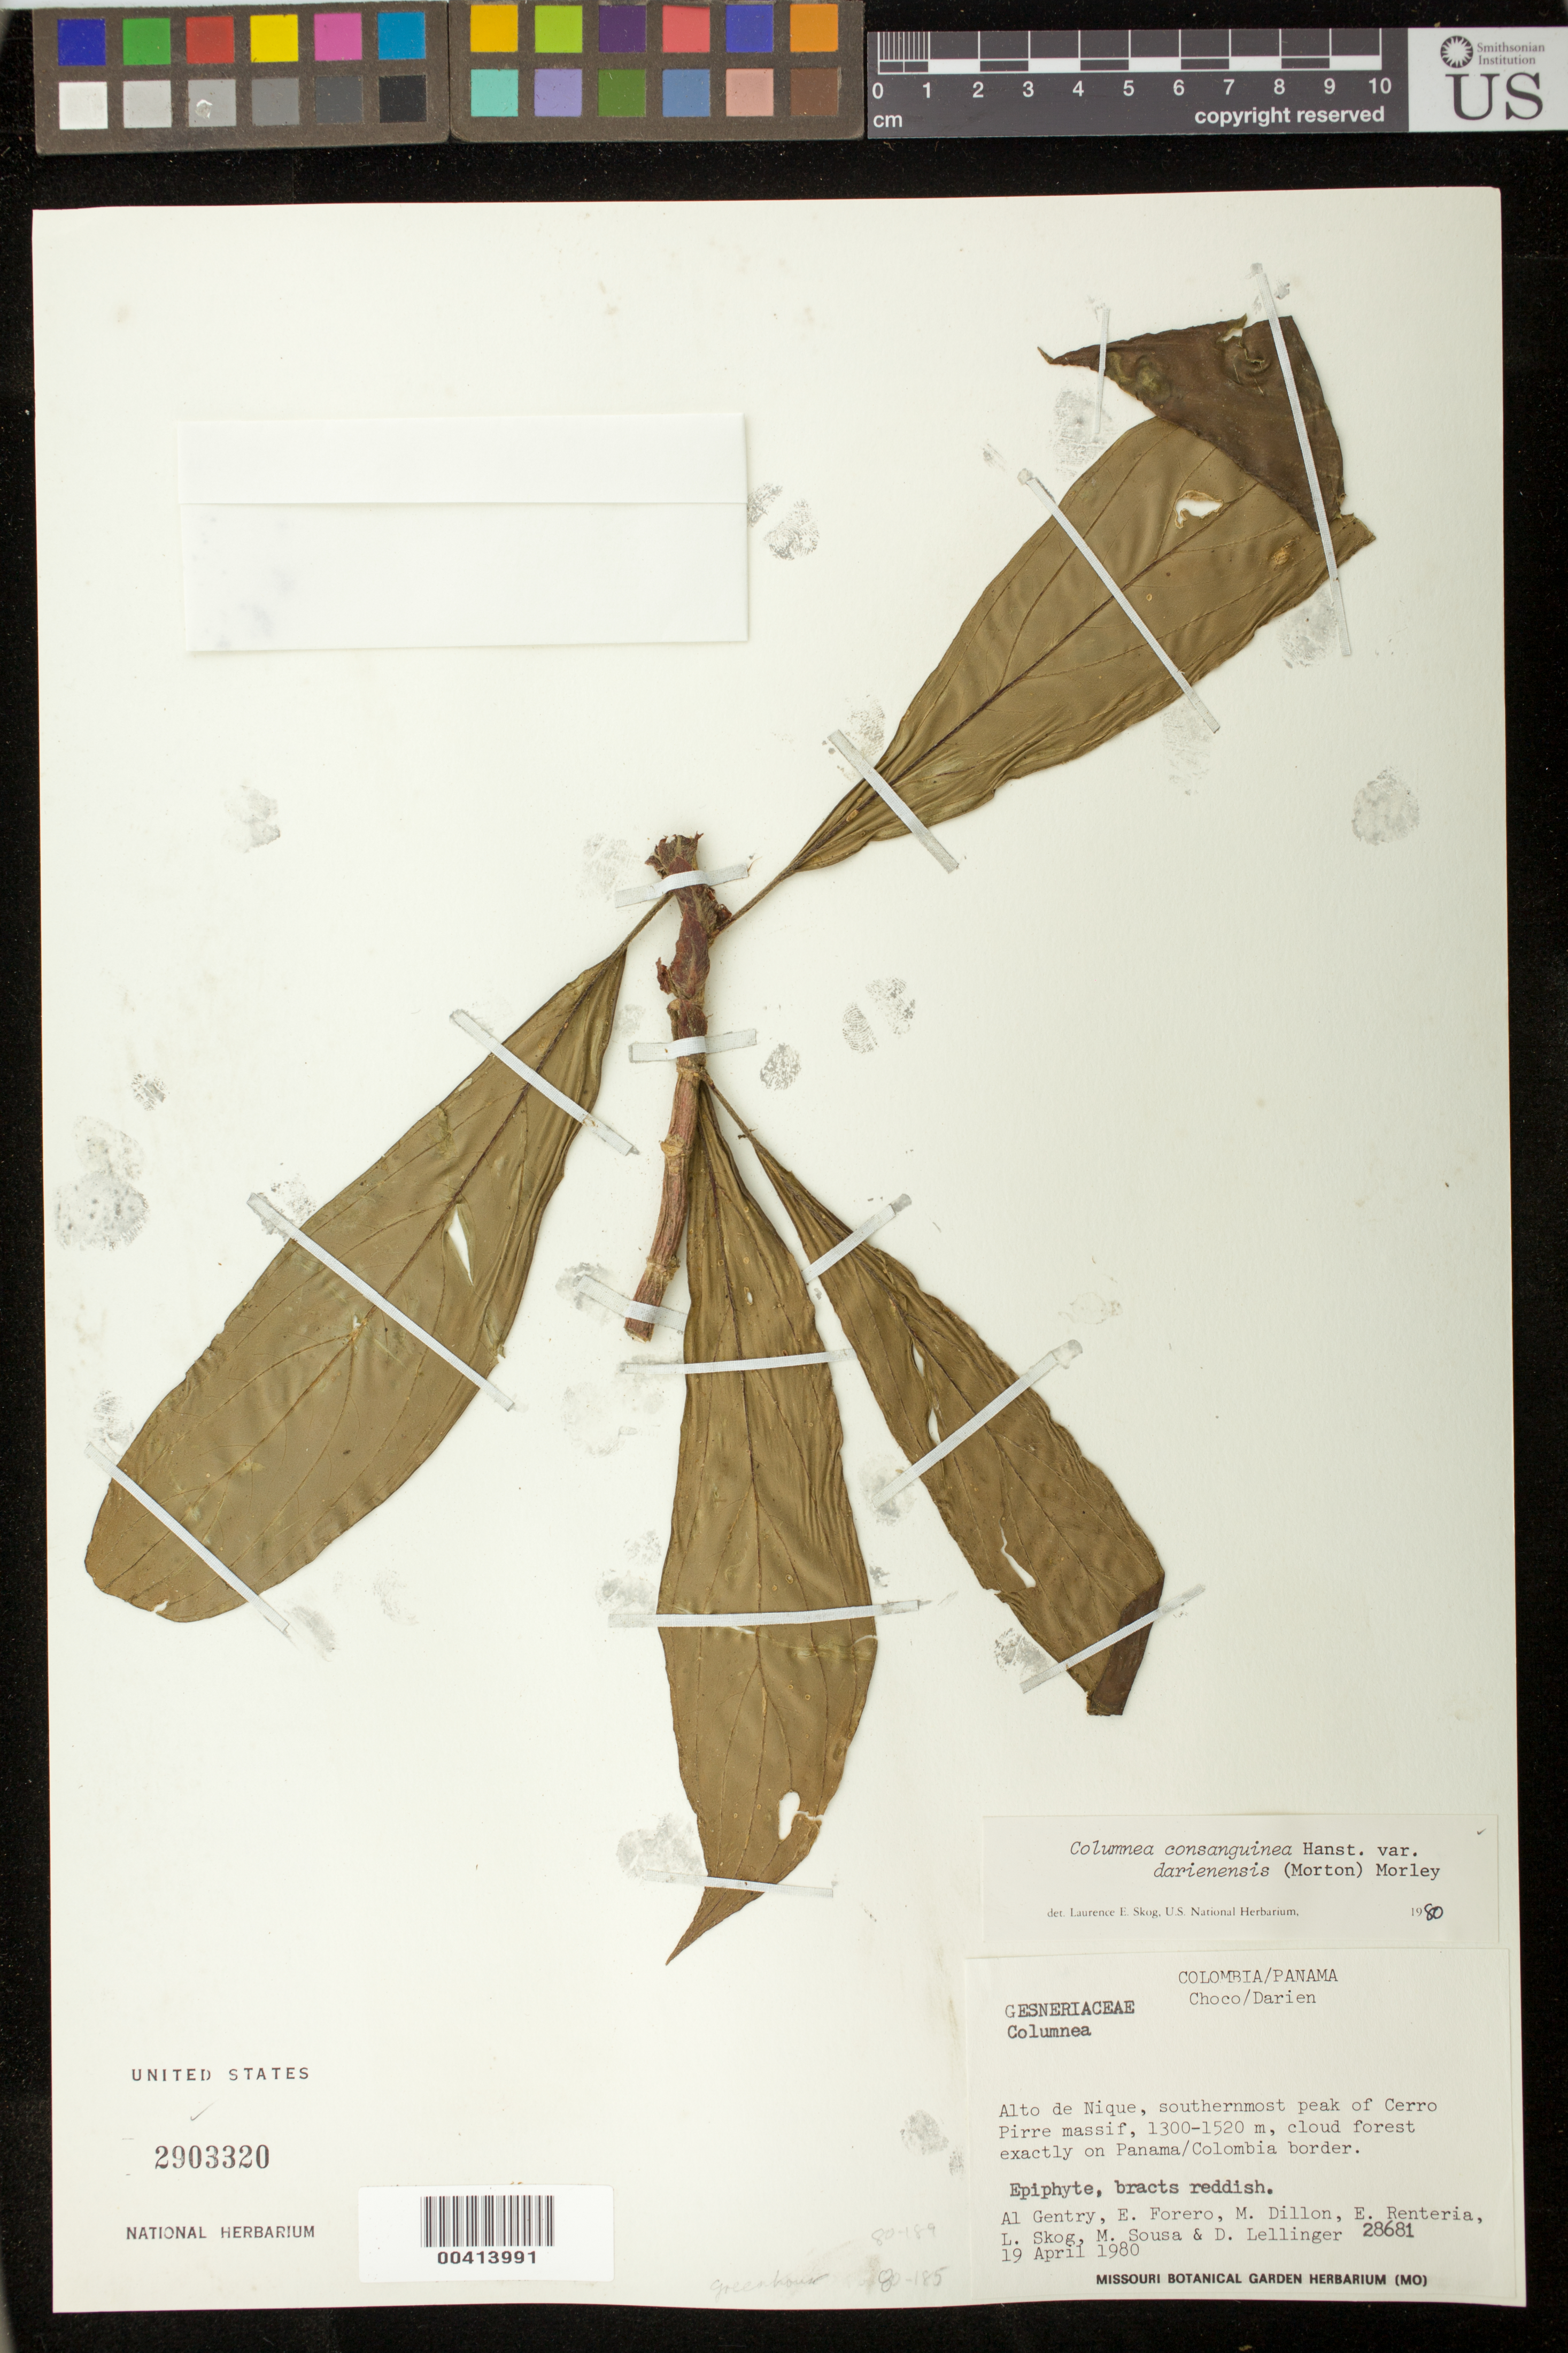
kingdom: Plantae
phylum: Tracheophyta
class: Magnoliopsida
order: Lamiales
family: Gesneriaceae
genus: Columnea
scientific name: Columnea consanguinea var. darienensis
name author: (C.V. Morton) B.D. Morley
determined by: Skog, Laurence E.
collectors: A. H. Gentry, E. Forero, M. O. Dillon, E. Renteria, L. E. Skog, M. Sousa & D. B. Lellinger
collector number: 28681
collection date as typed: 19 Apr 1980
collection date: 1980-04-19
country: Colombia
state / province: Chocó/Darien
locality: Alto de Nique, southernmost peak of Cerro Pirre massif, exactly on Panama/Colombia border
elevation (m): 1300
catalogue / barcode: US 2903320